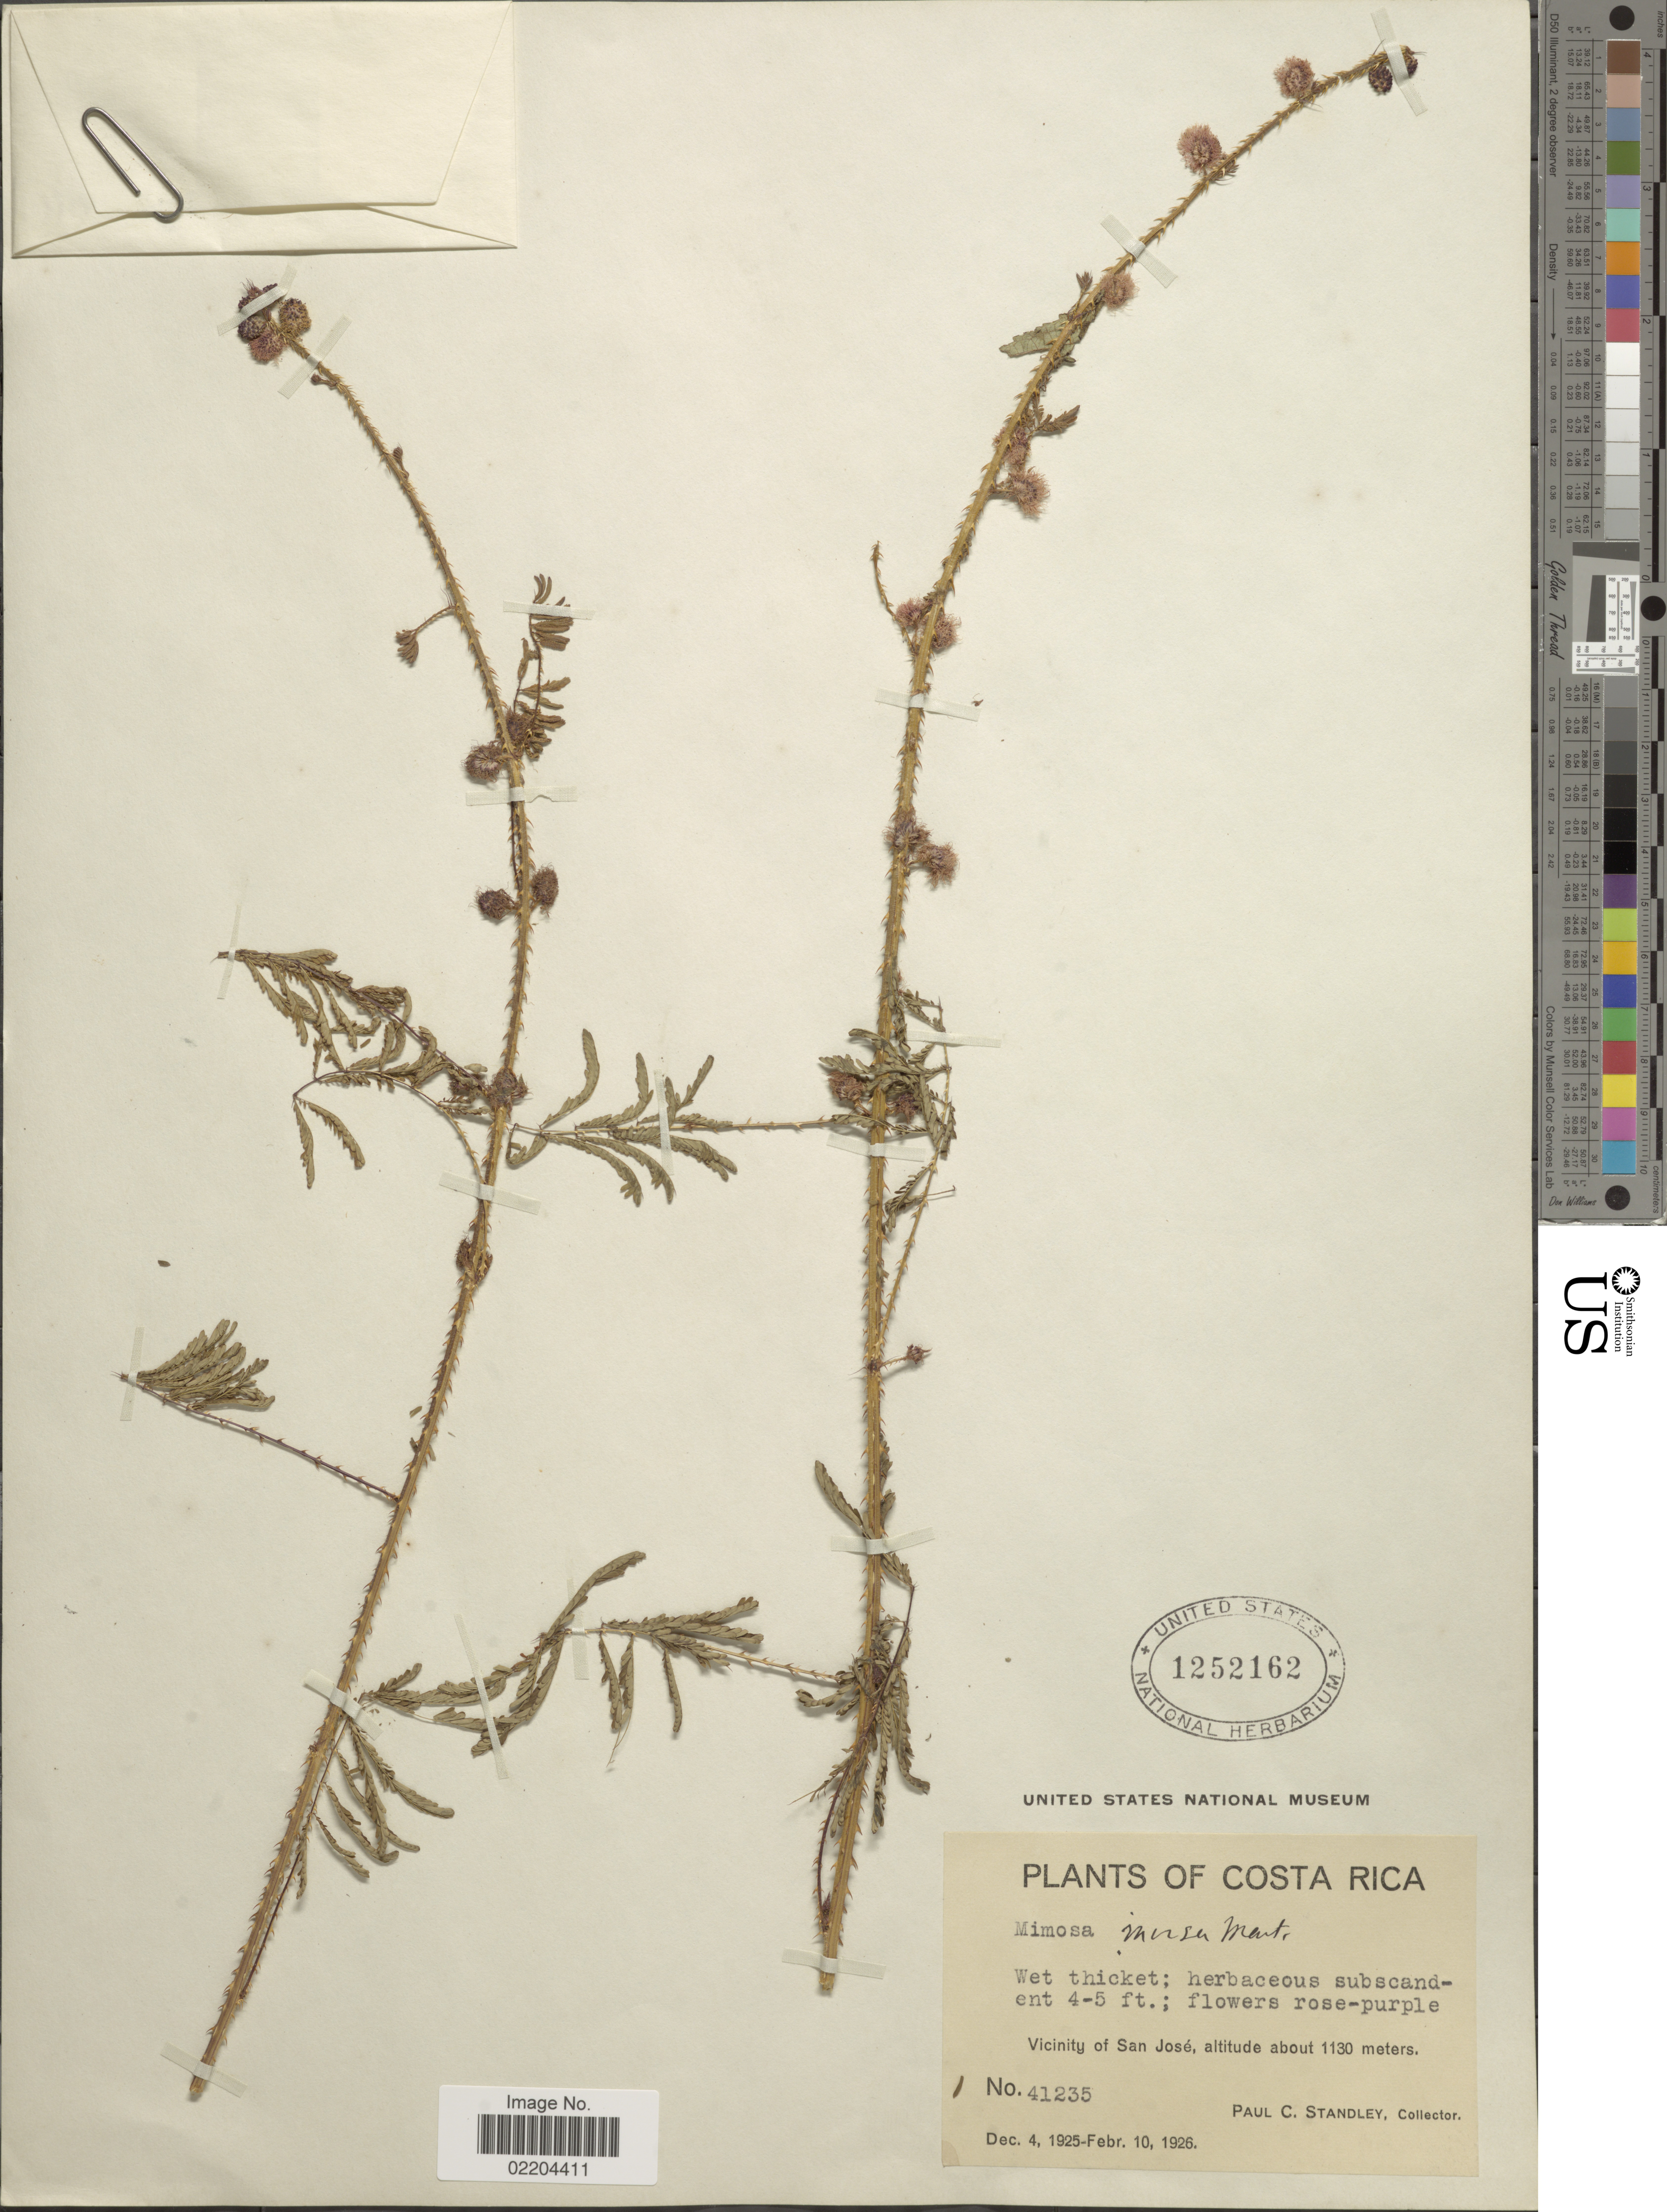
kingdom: Plantae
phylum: Tracheophyta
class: Magnoliopsida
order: Fabales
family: Fabaceae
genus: Mimosa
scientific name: Mimosa invisa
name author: Mart. ex Colla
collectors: P. C. Standley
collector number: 41235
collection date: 1926-02-10/1926-12-04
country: Costa Rica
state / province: San José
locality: Vicinity of San Jose,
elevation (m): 1130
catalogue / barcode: US 1252162